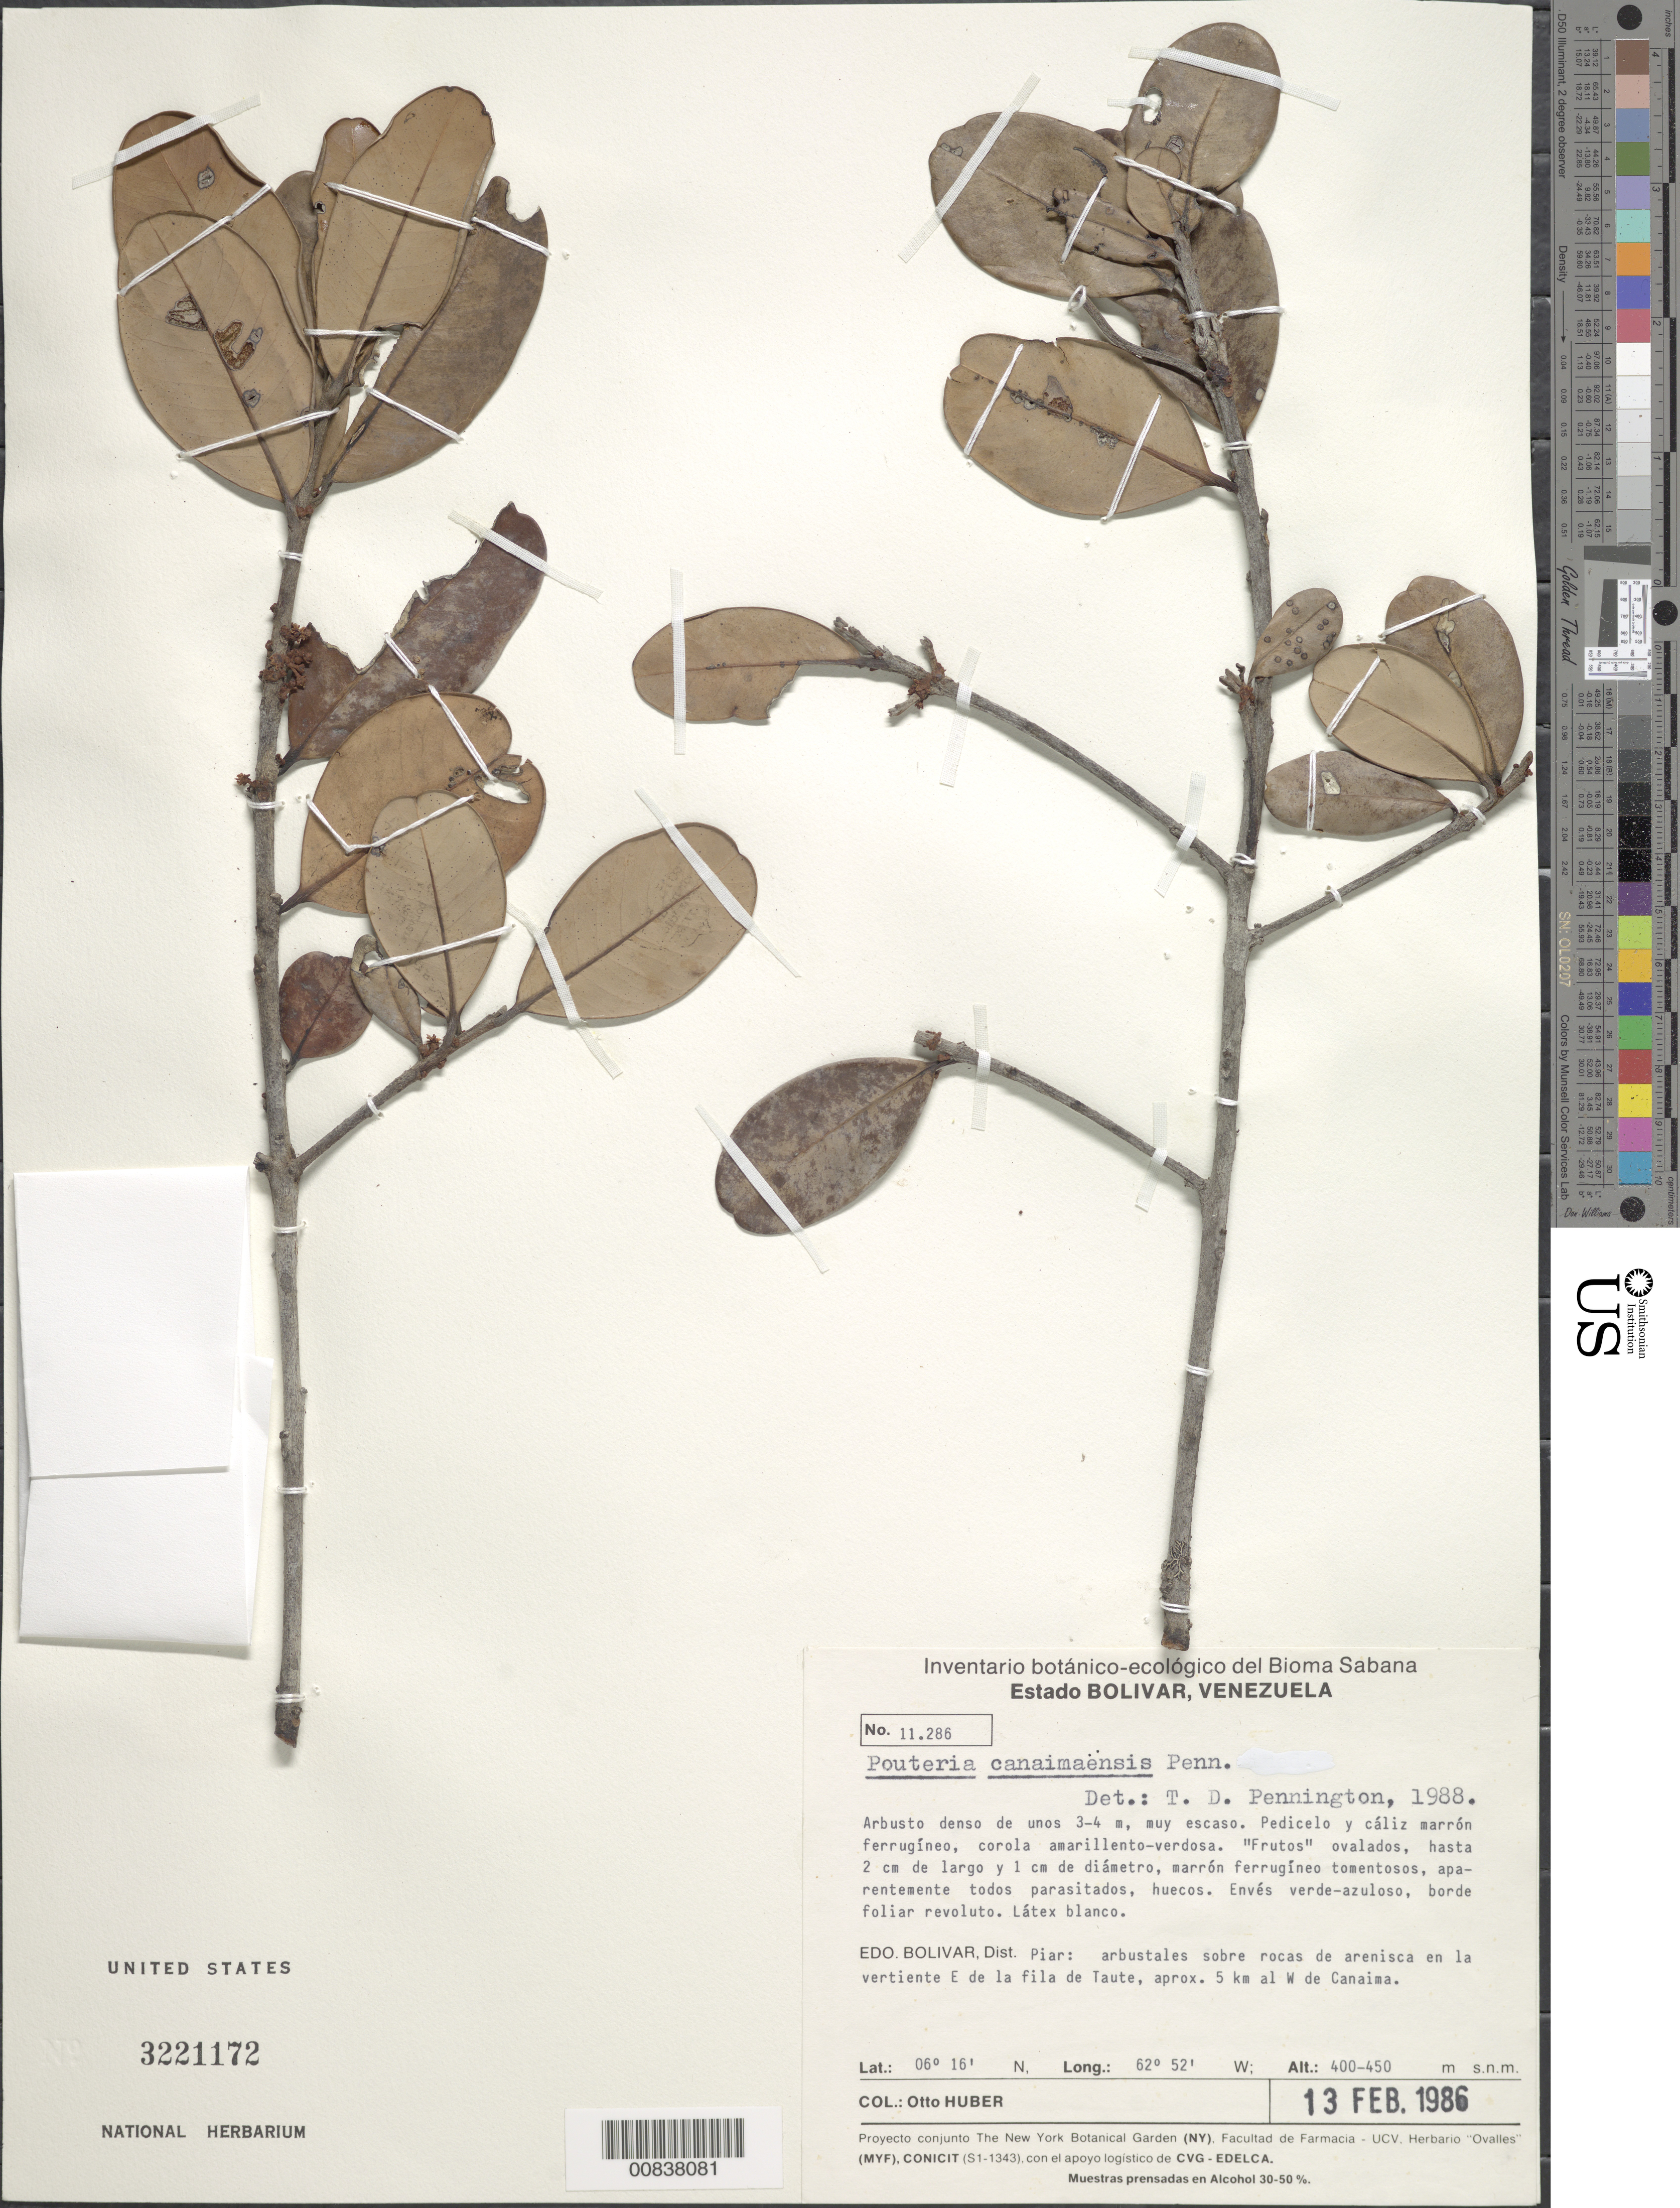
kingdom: Plantae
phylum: Tracheophyta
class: Magnoliopsida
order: Ericales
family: Sapotaceae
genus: Pouteria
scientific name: Pouteria canaimaensis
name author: T.D. Penn.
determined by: Pennington, T. D., (K)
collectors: O. Huber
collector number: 11286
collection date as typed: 13-Feb-86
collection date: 1986-02-13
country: Venezuela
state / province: Bolívar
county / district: Piar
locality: Canaima, 5 km W, E de la fila de Taute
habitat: Arbustales sobre rocas de arenisca en la vertiente E de la fila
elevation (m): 400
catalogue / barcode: US 3221172